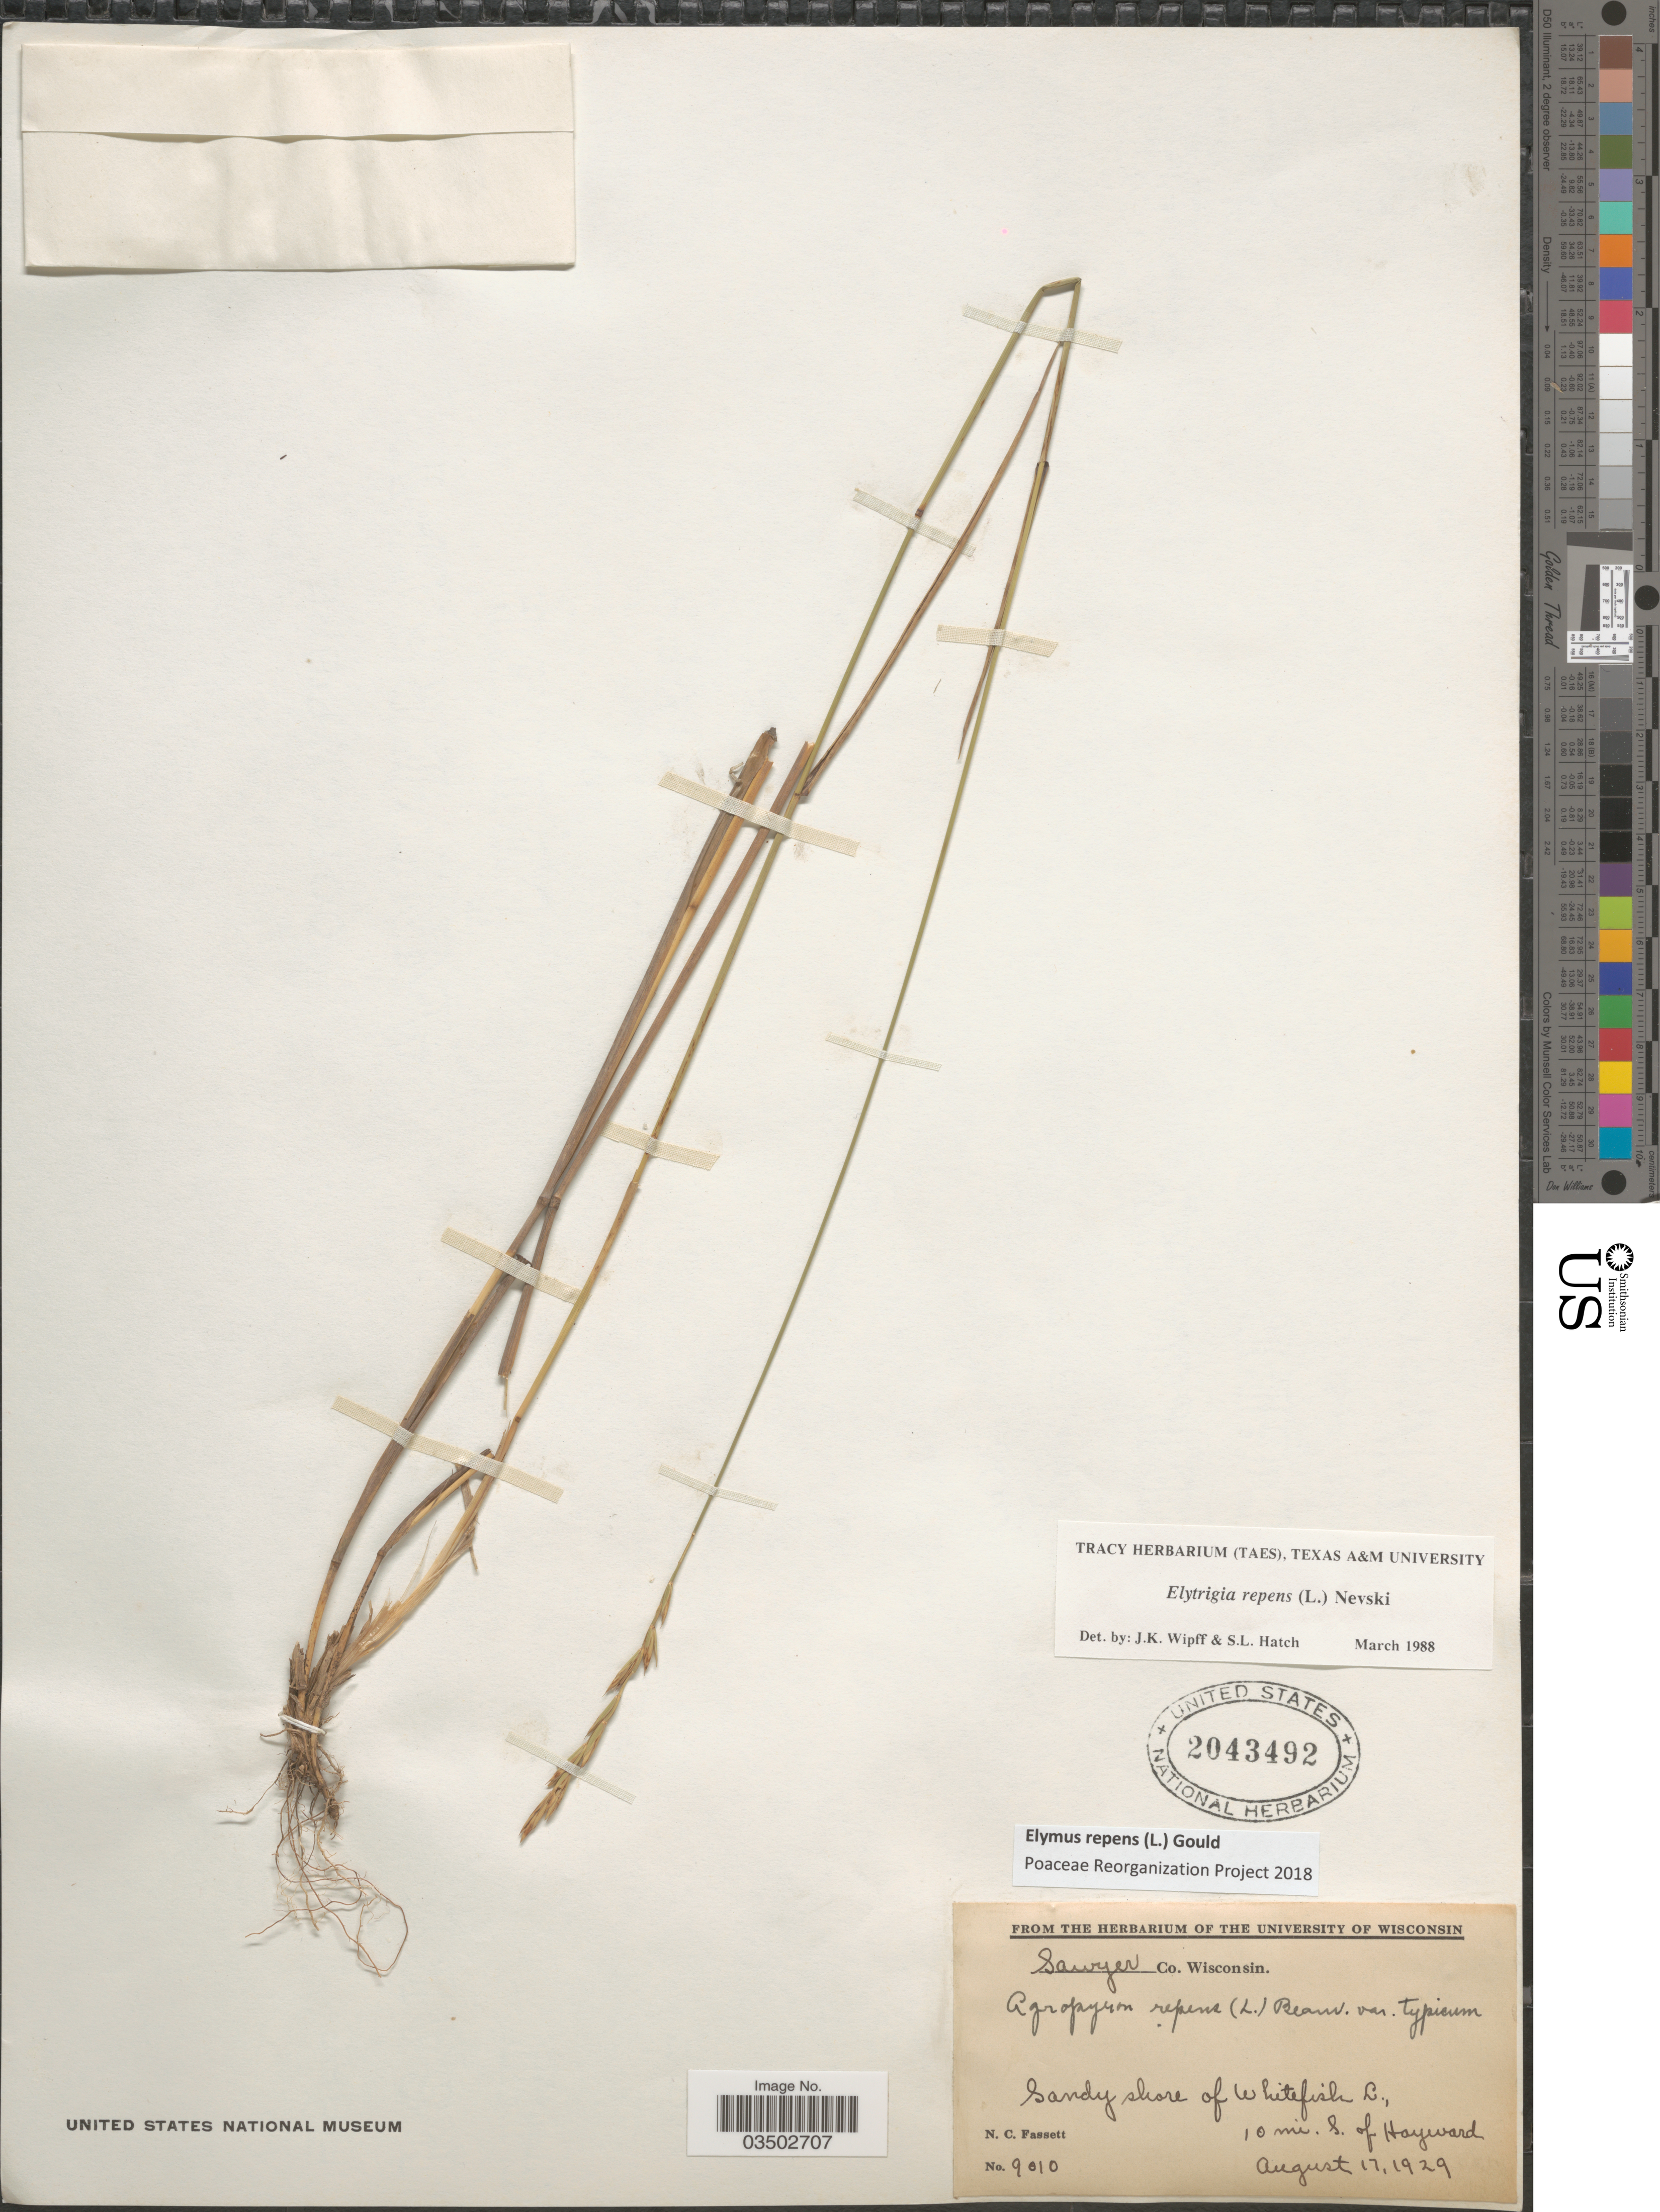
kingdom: Plantae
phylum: Tracheophyta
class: Liliopsida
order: Poales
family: Poaceae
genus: Elymus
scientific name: Elymus repens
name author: (L.) Gould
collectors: N. C. Fassett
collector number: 9810*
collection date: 1929-08-17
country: United States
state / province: Wisconsin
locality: Lawyer Co. Sandy shore of Whitefish L., 10 mi. S. of Hayward.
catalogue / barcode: US 2043492